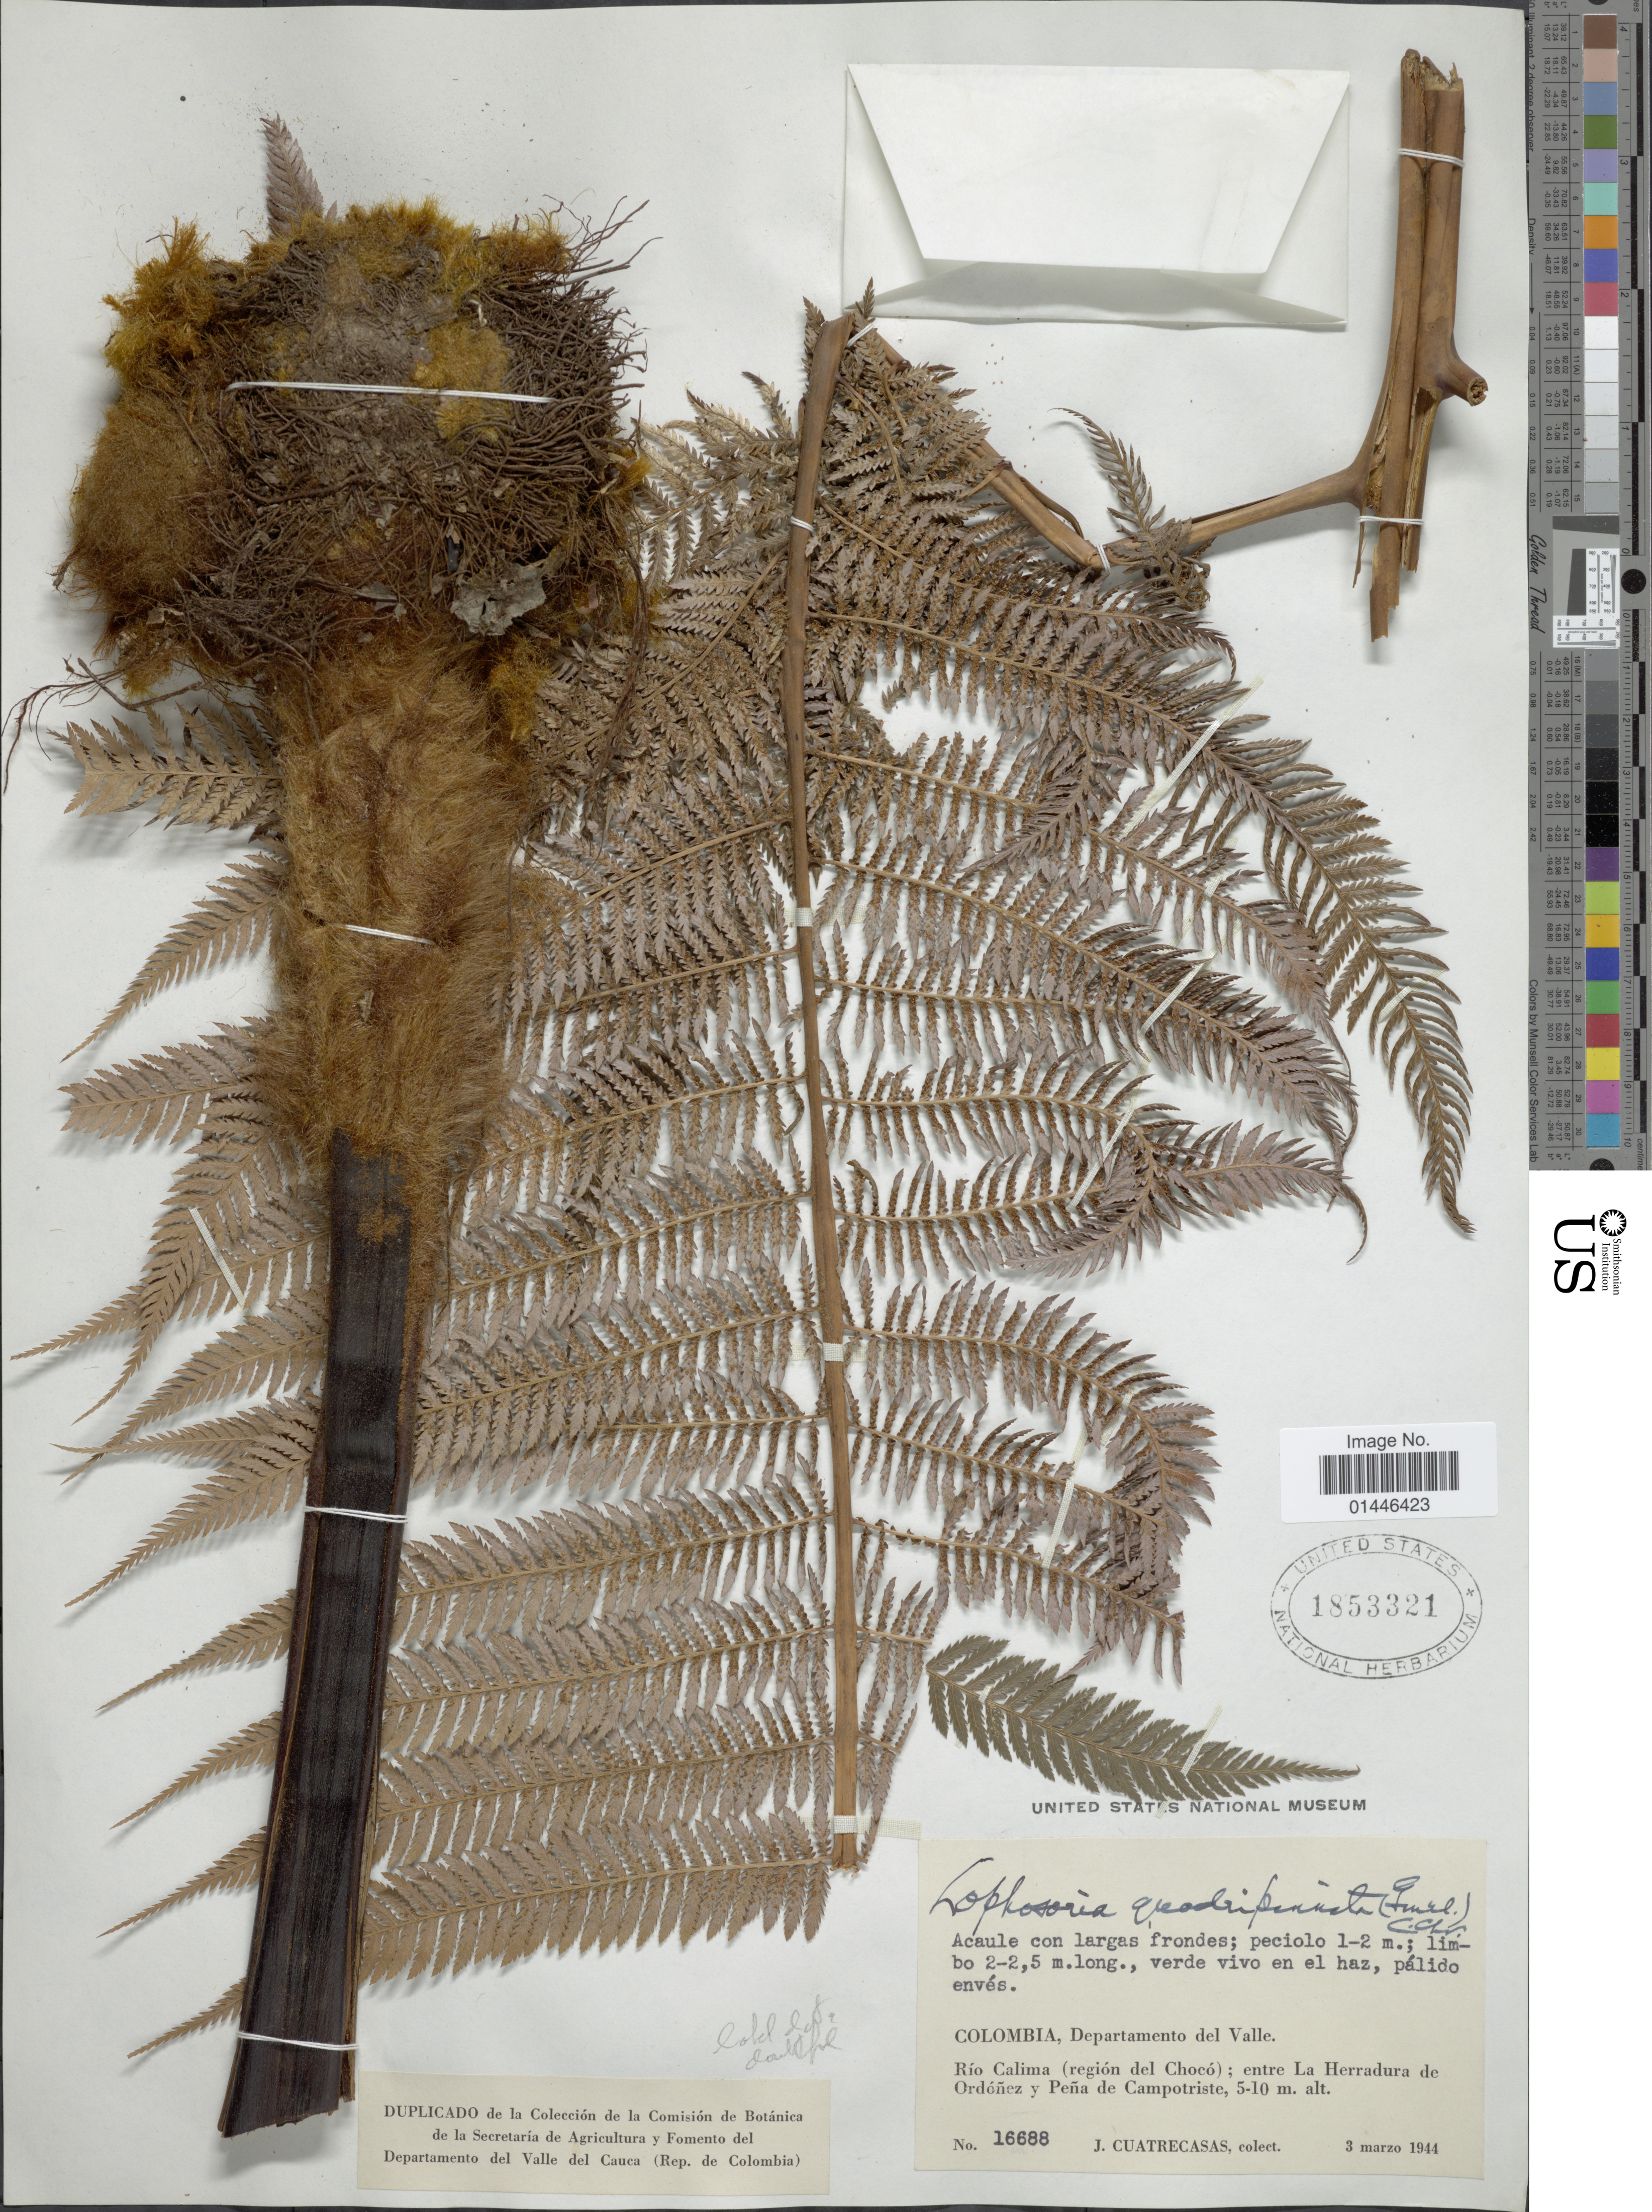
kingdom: Plantae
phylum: Tracheophyta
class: Polypodiopsida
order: Cyatheales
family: Dicksoniaceae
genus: Lophosoria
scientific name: Lophosoria quadripinnata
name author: (J.F. Gmel.) C. Chr.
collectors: J. Cuatrecasas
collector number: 16688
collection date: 1944-03-03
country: Colombia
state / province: Valle del Cauca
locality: Departamento del Valle. Río Calima (región del Chocó); entre La Herradura de Ordóñez y Peña de Campotriste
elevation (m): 5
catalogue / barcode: US 1853321